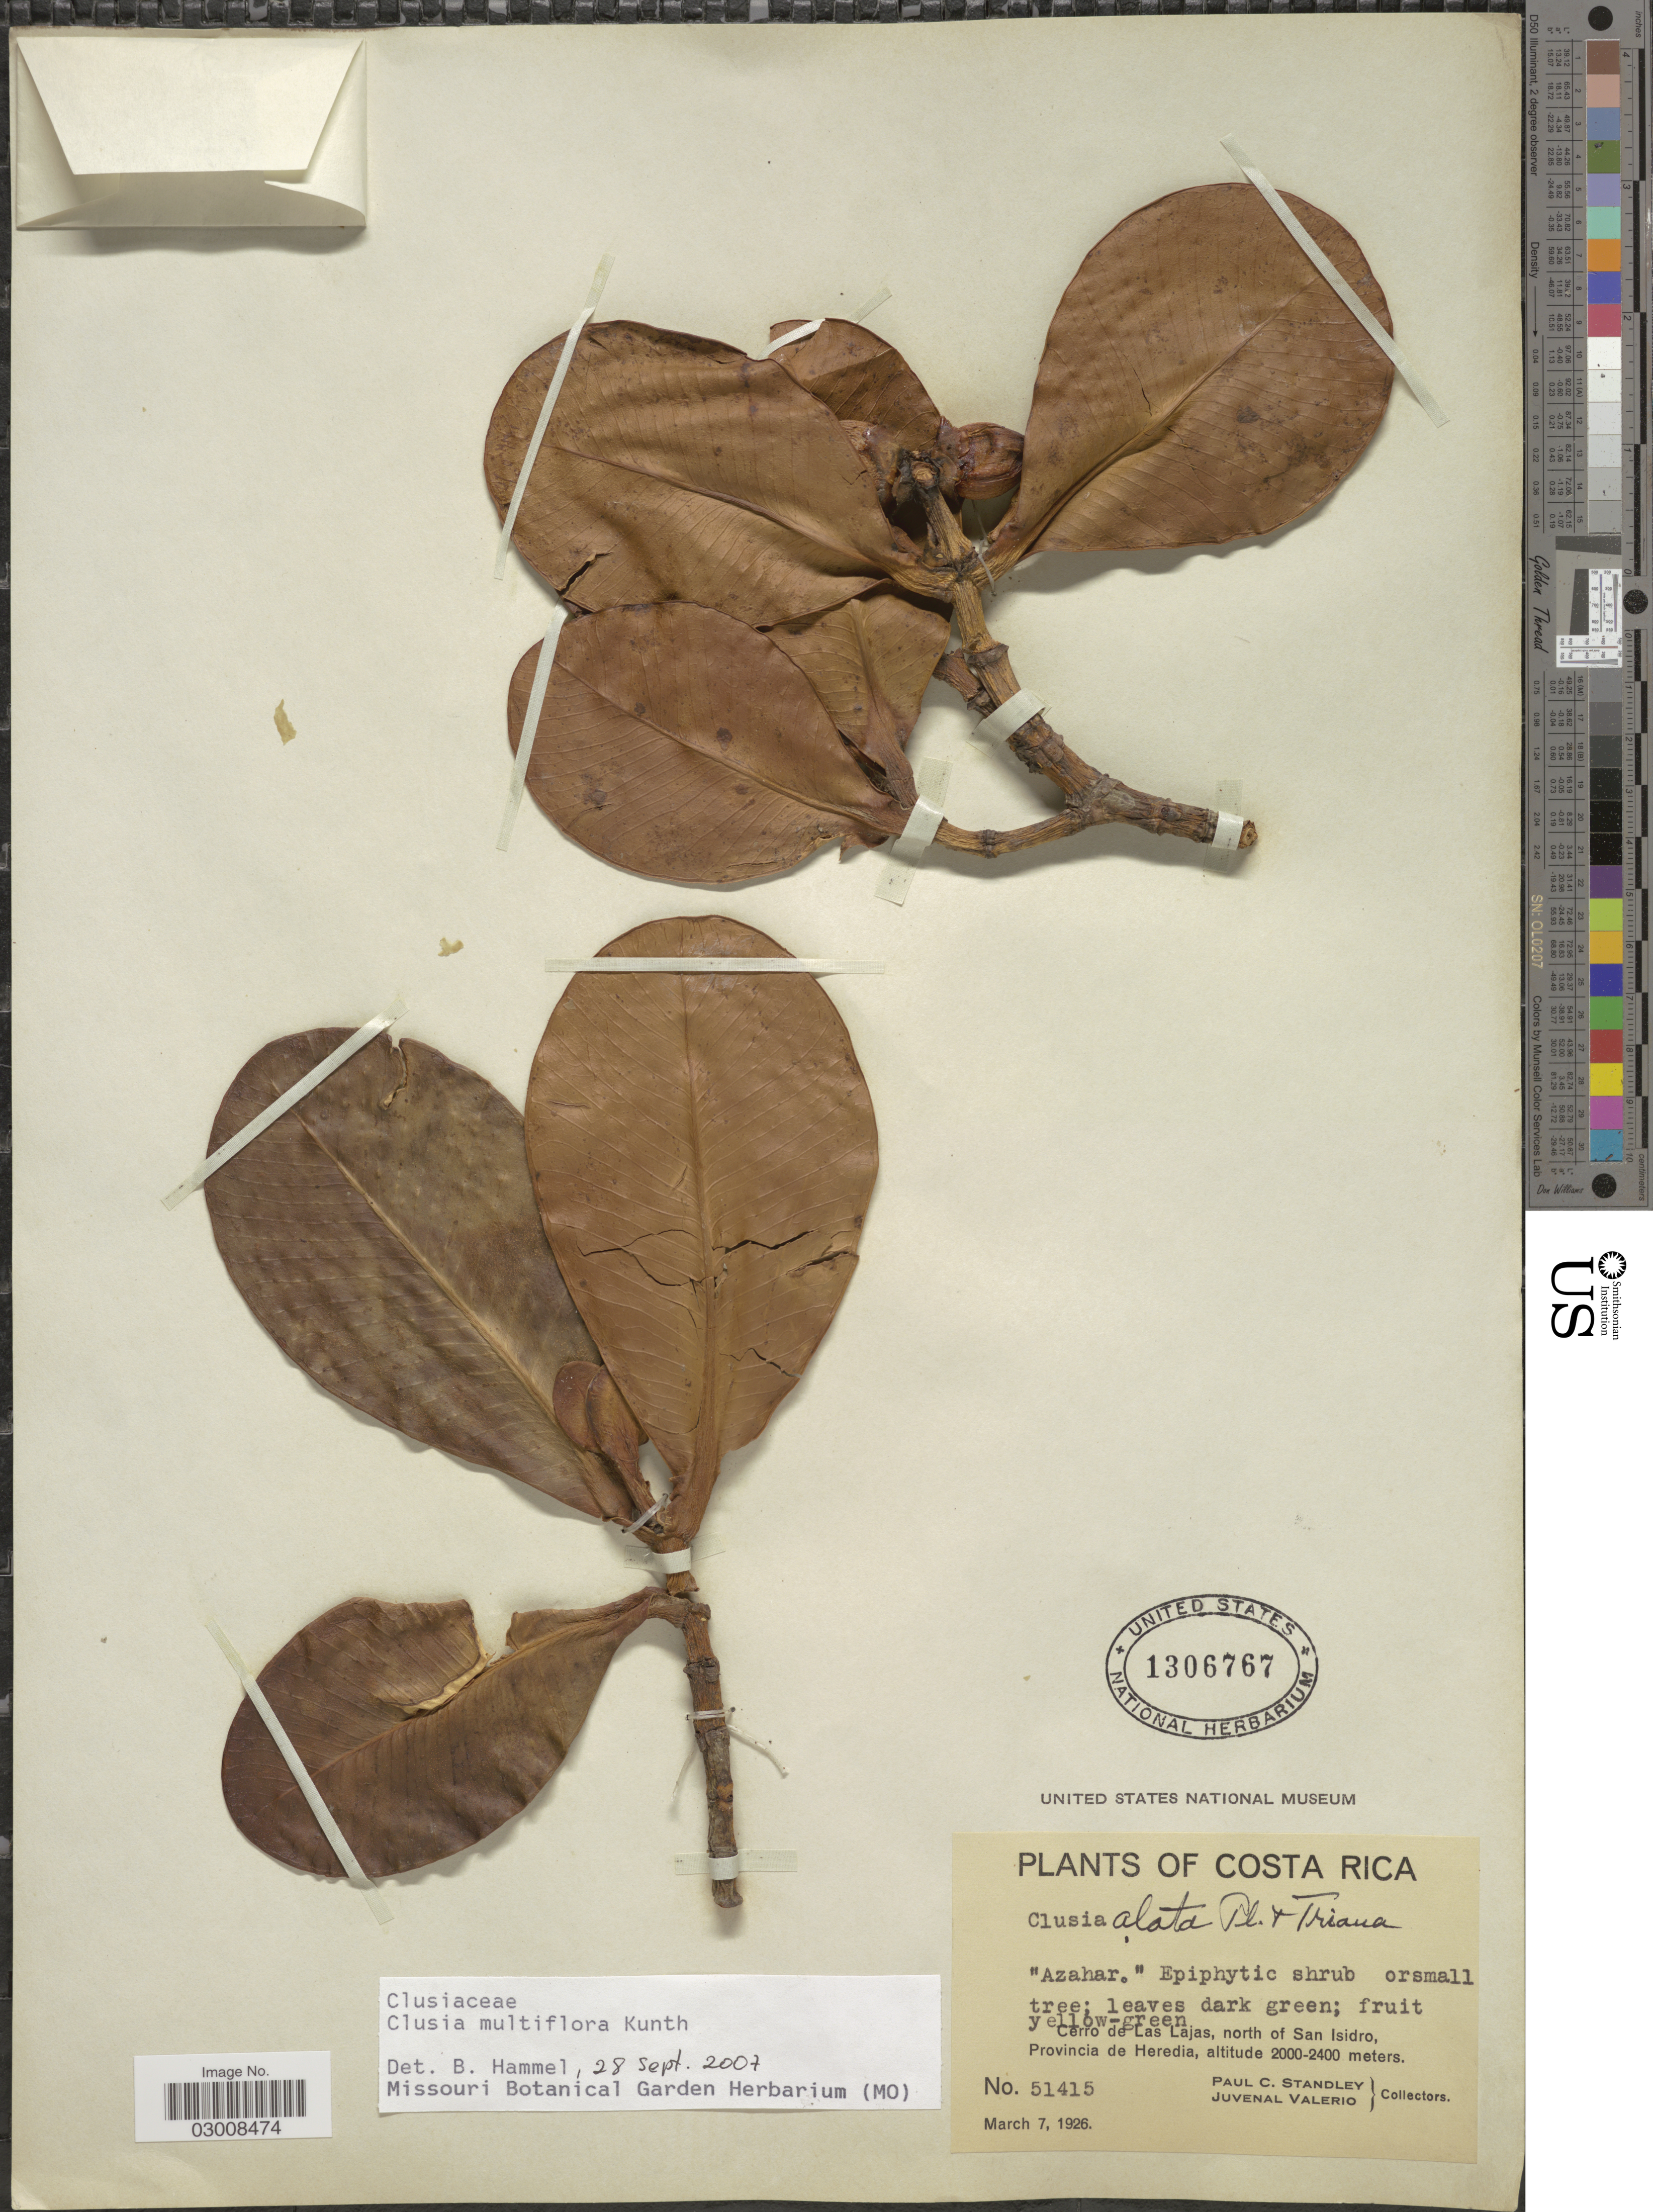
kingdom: Plantae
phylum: Tracheophyta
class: Magnoliopsida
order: Malpighiales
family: Clusiaceae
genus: Clusia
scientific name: Clusia multiflora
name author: Kunth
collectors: P. C. Standley & J. Valerio R.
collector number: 51415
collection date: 1926-03-07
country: Costa Rica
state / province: Heredia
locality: Cerro de Las Lajas, north of San Isidro, Provincia de Heredia.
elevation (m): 2000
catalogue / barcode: US 1306767